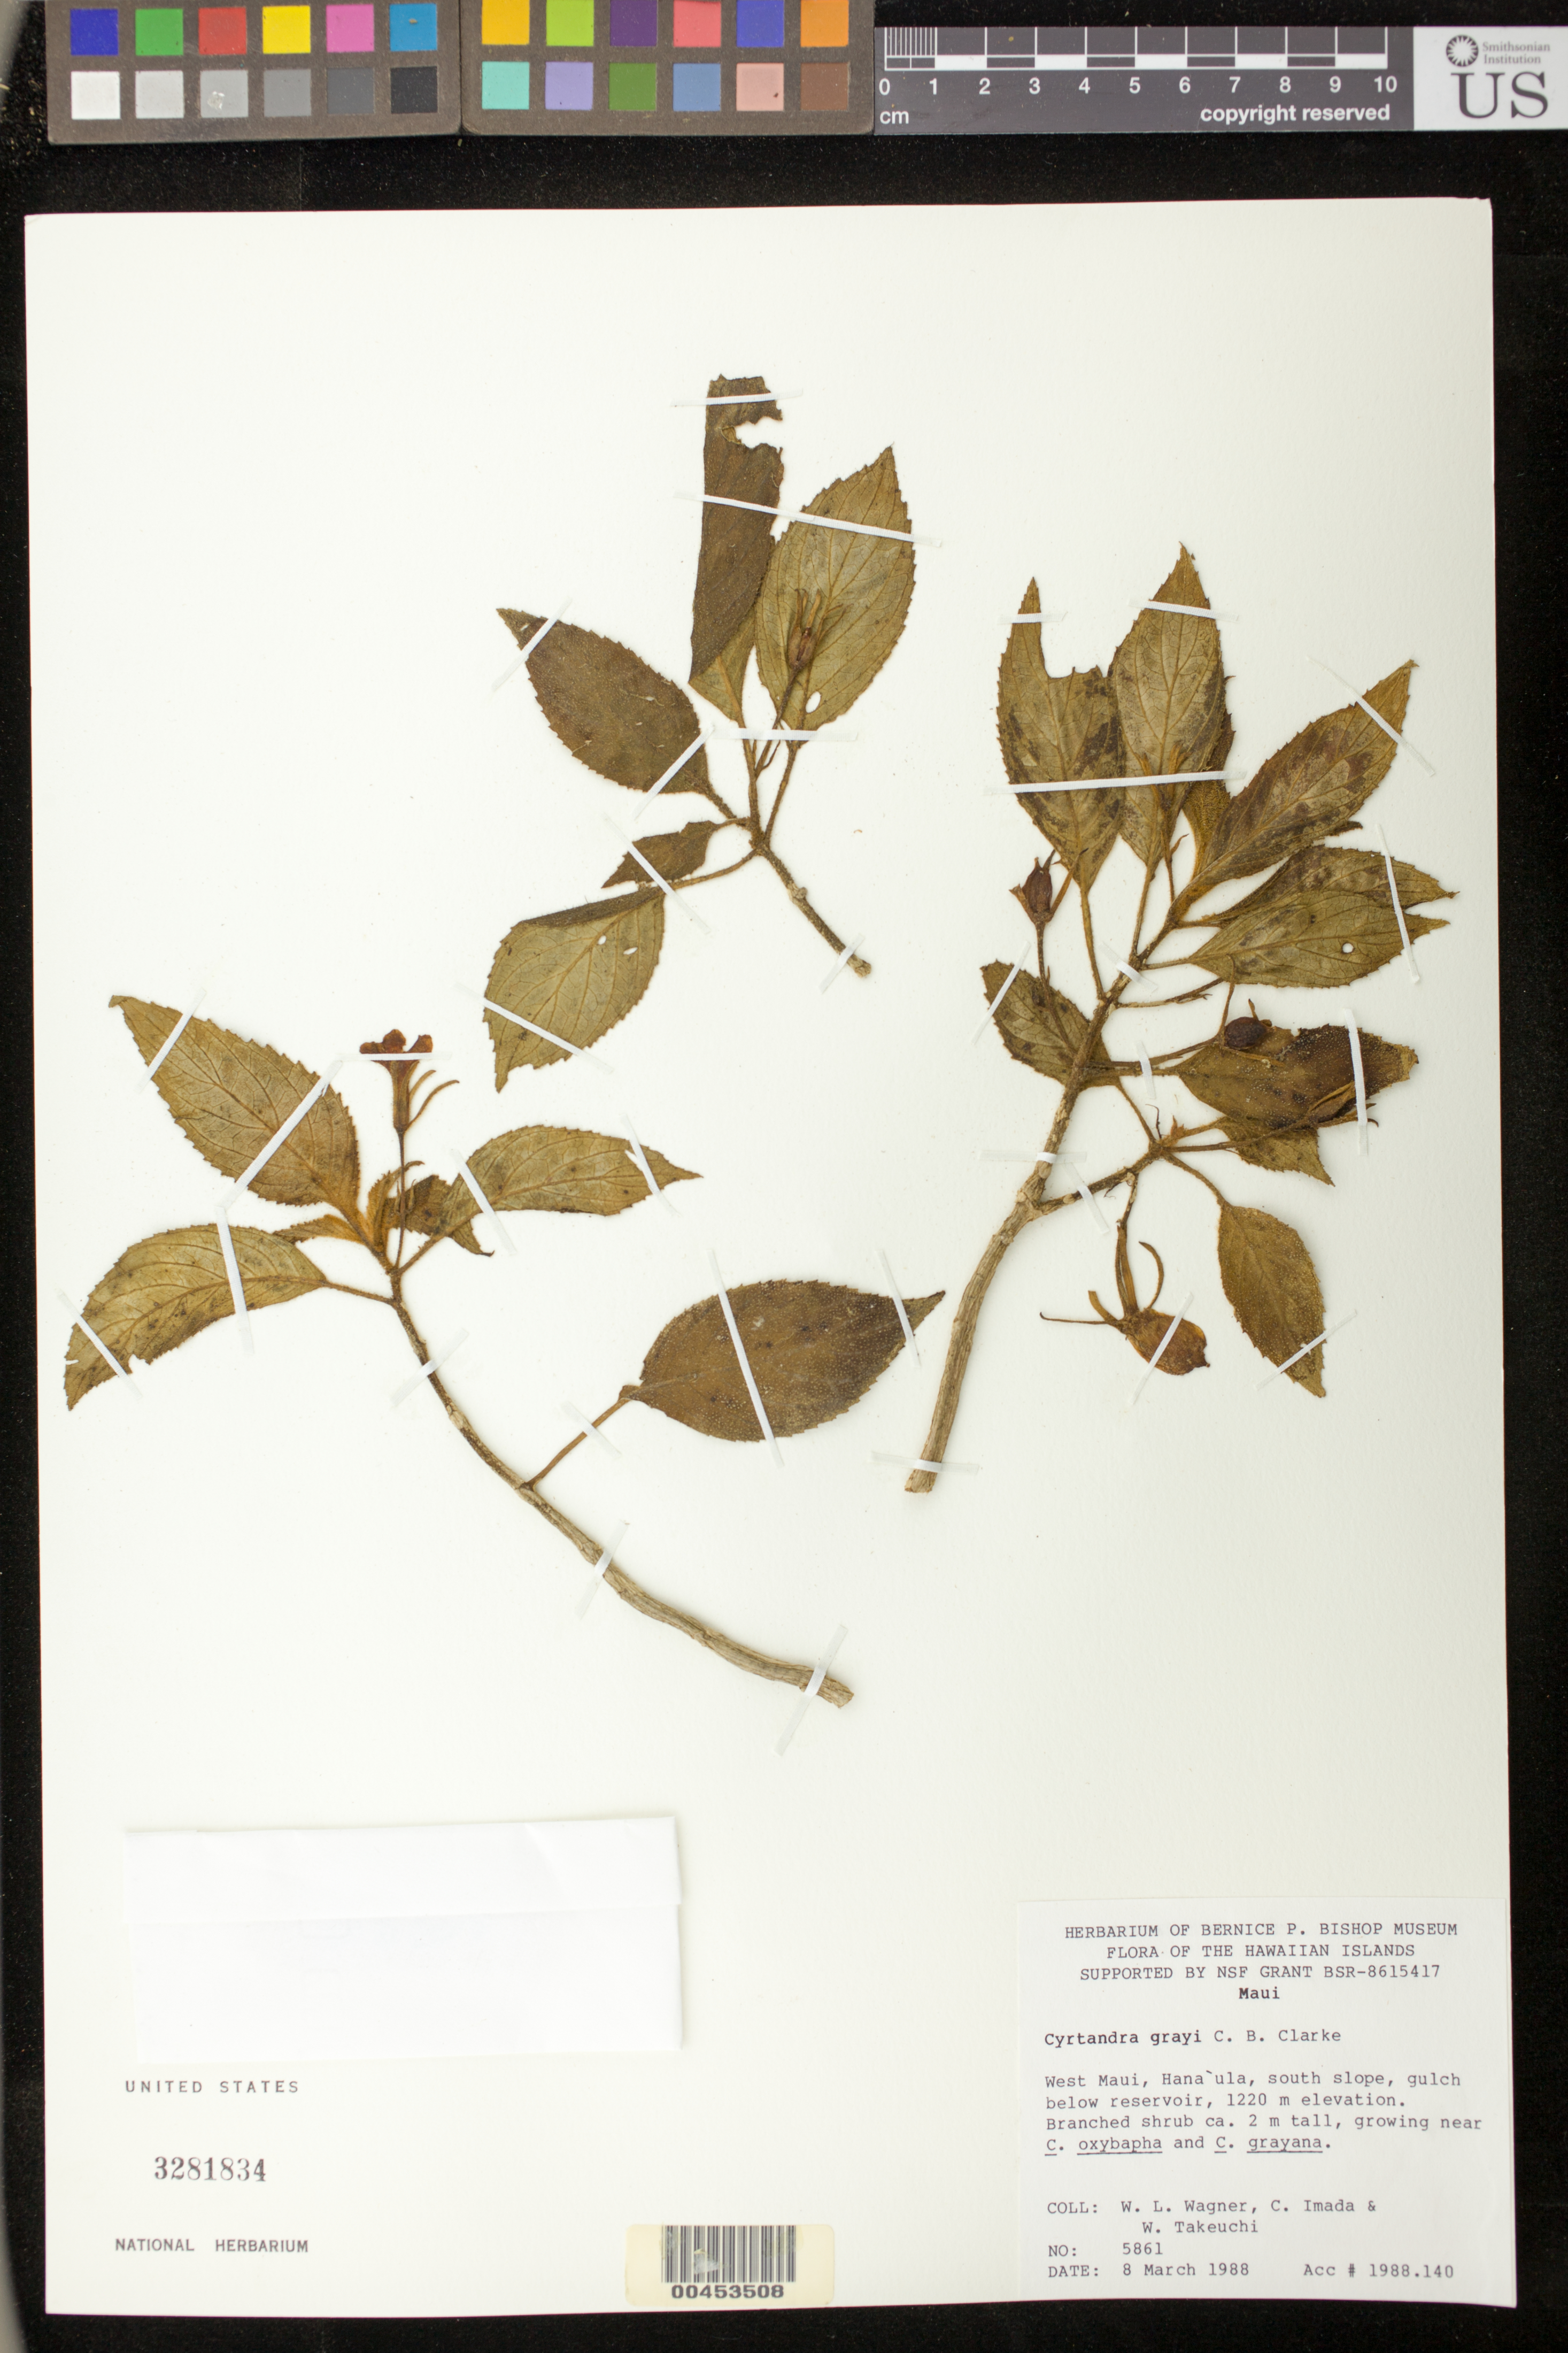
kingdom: Plantae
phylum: Tracheophyta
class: Magnoliopsida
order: Lamiales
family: Gesneriaceae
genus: Cyrtandra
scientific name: Cyrtandra hashimotoi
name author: Rock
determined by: Wagner, W. L., (BOT), Smithsonian Institution - National Museum of Natural History (UNITED STATES)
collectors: W. L. Wagner, C. Imada & W. N. Takeuchi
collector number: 5861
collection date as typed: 08 Mar 1988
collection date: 1988-03-08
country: United States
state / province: Hawaii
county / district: Maui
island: Maui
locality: Hanaula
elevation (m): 1220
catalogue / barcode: US 3281834